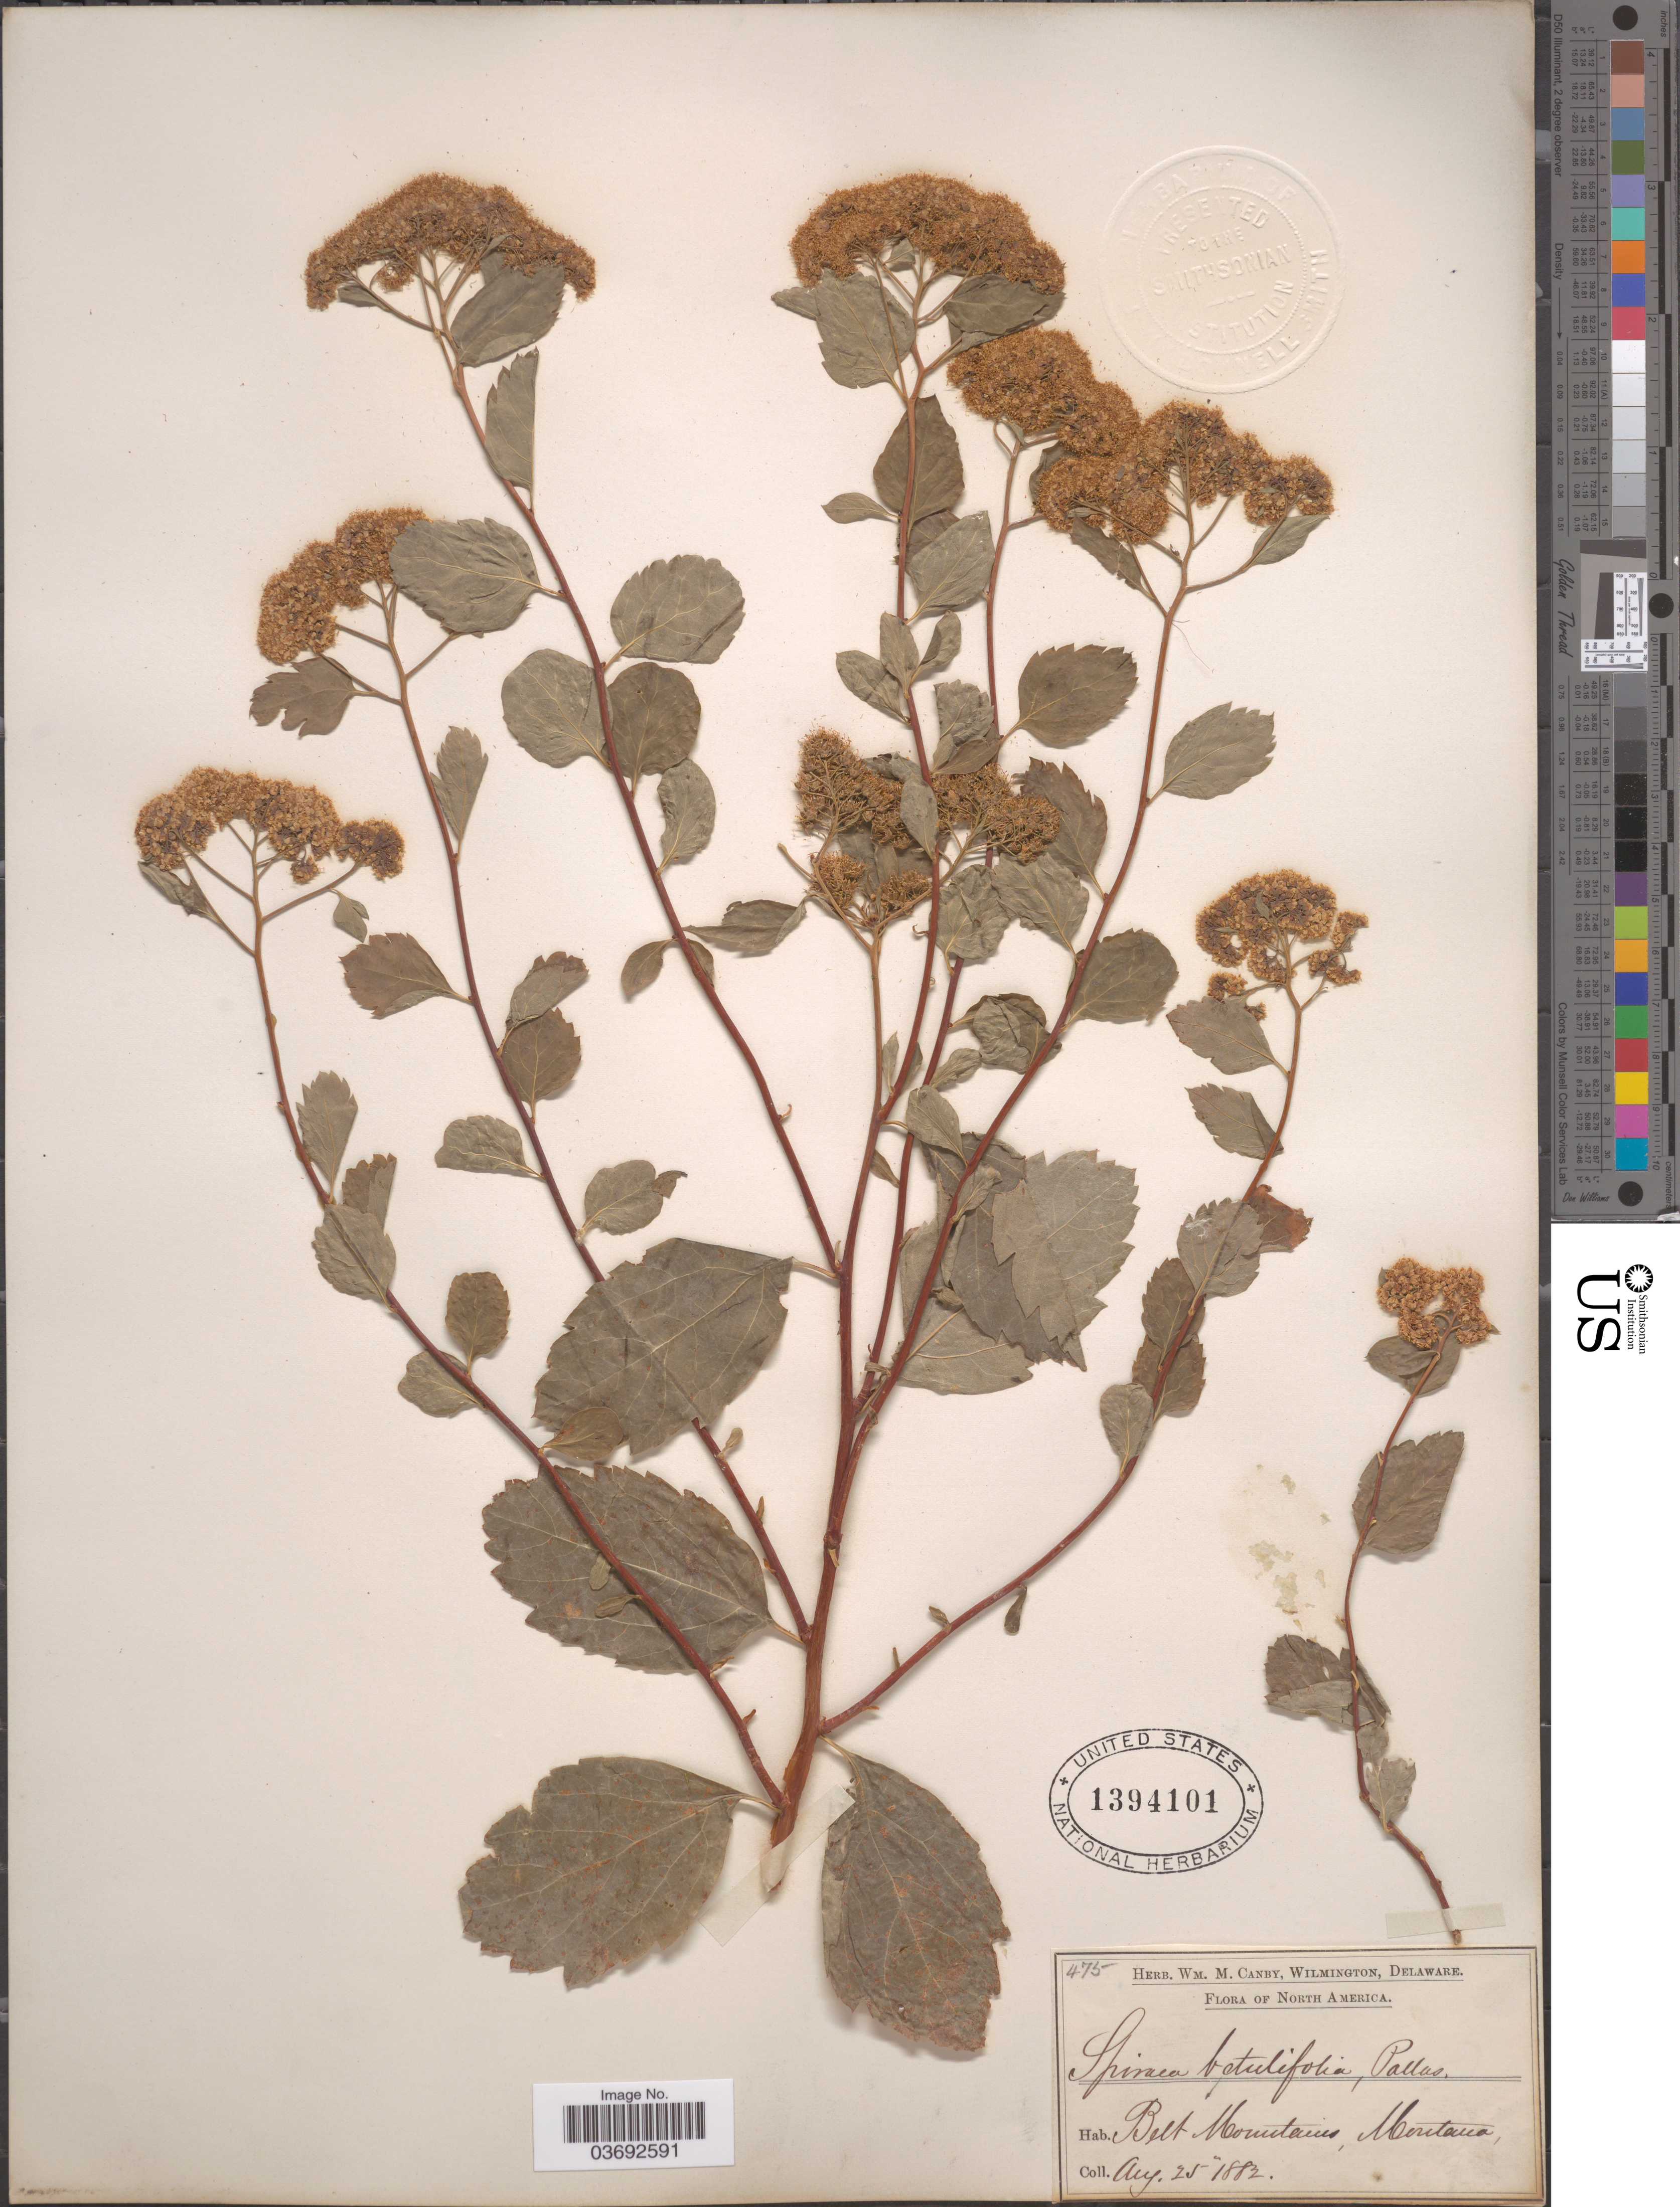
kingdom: Plantae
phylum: Tracheophyta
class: Magnoliopsida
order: Rosales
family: Rosaceae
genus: Spiraea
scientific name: Spiraea lucida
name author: Douglas ex Greene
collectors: ex herb. W.M. Canby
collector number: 475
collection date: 1883-08-25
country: United States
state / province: Montana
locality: Belt Mountains.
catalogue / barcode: US 1394101